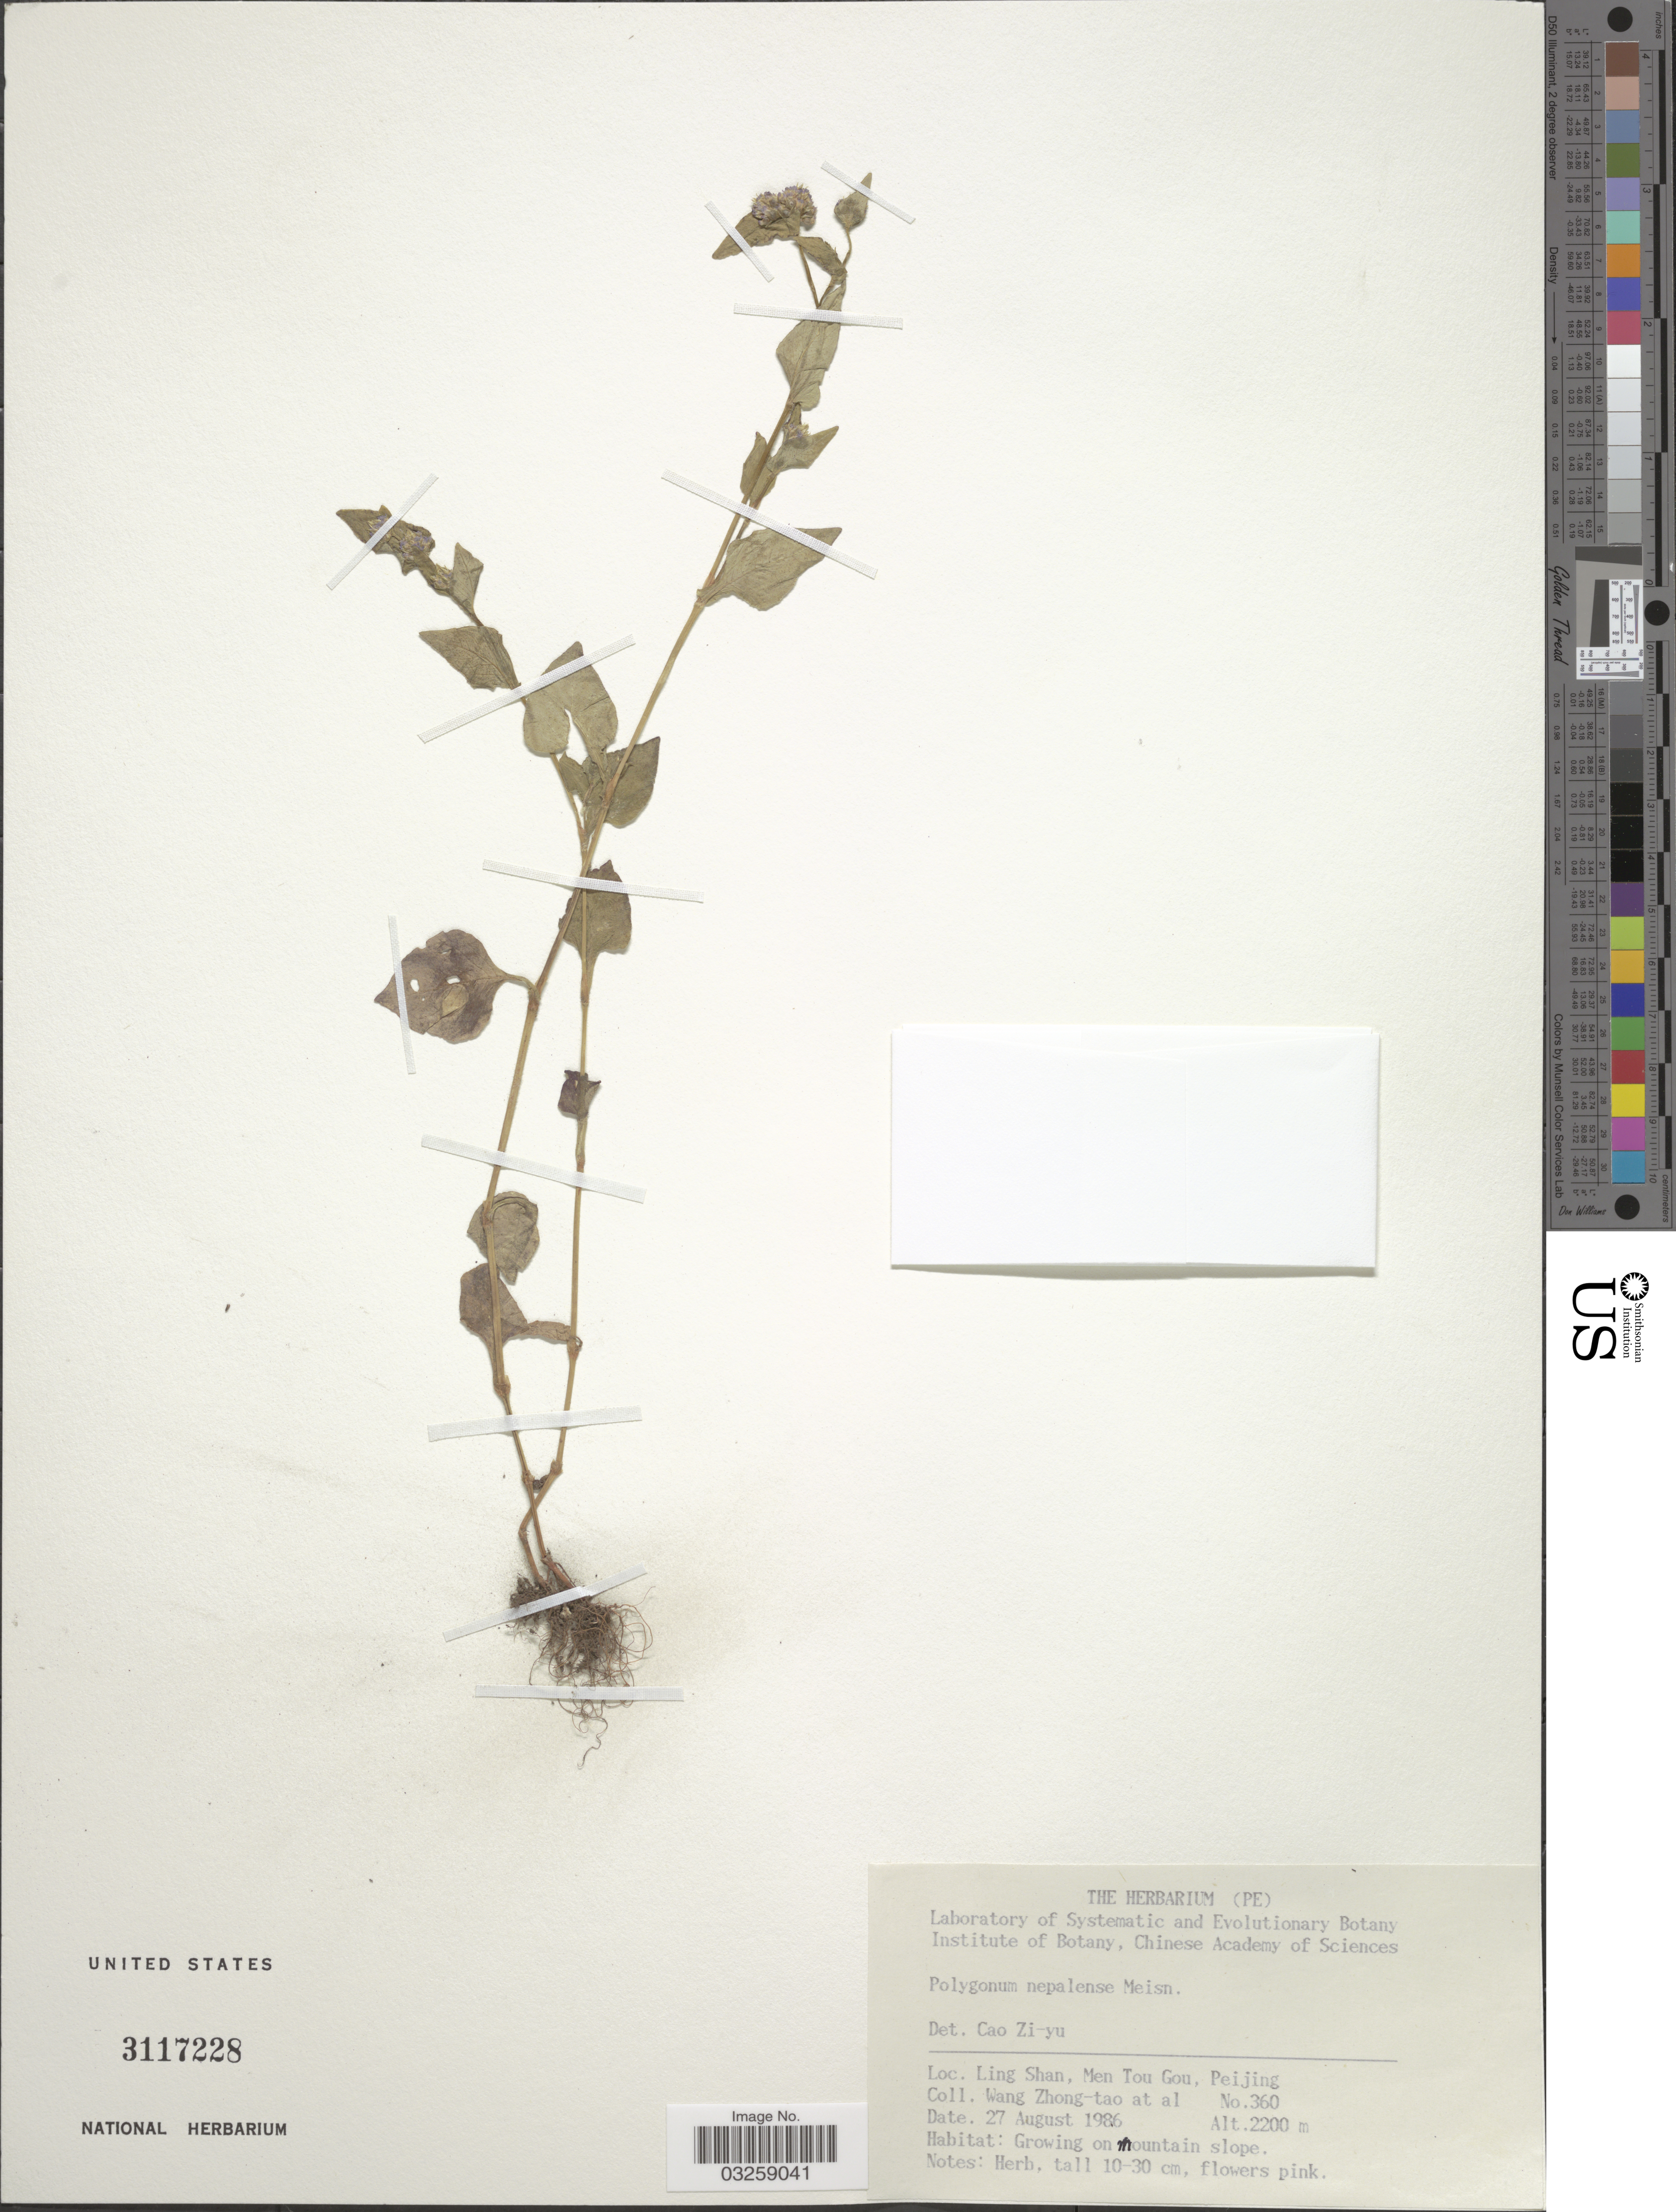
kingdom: Plantae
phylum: Tracheophyta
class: Magnoliopsida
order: Caryophyllales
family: Polygonaceae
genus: Polygonum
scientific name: Polygonum nepalense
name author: Meisn.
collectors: et al.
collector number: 360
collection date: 1986-08-27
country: China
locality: Ling Shan, Men Tou Gou, Peijing. On mountain slope.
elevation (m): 2200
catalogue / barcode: US 3117228